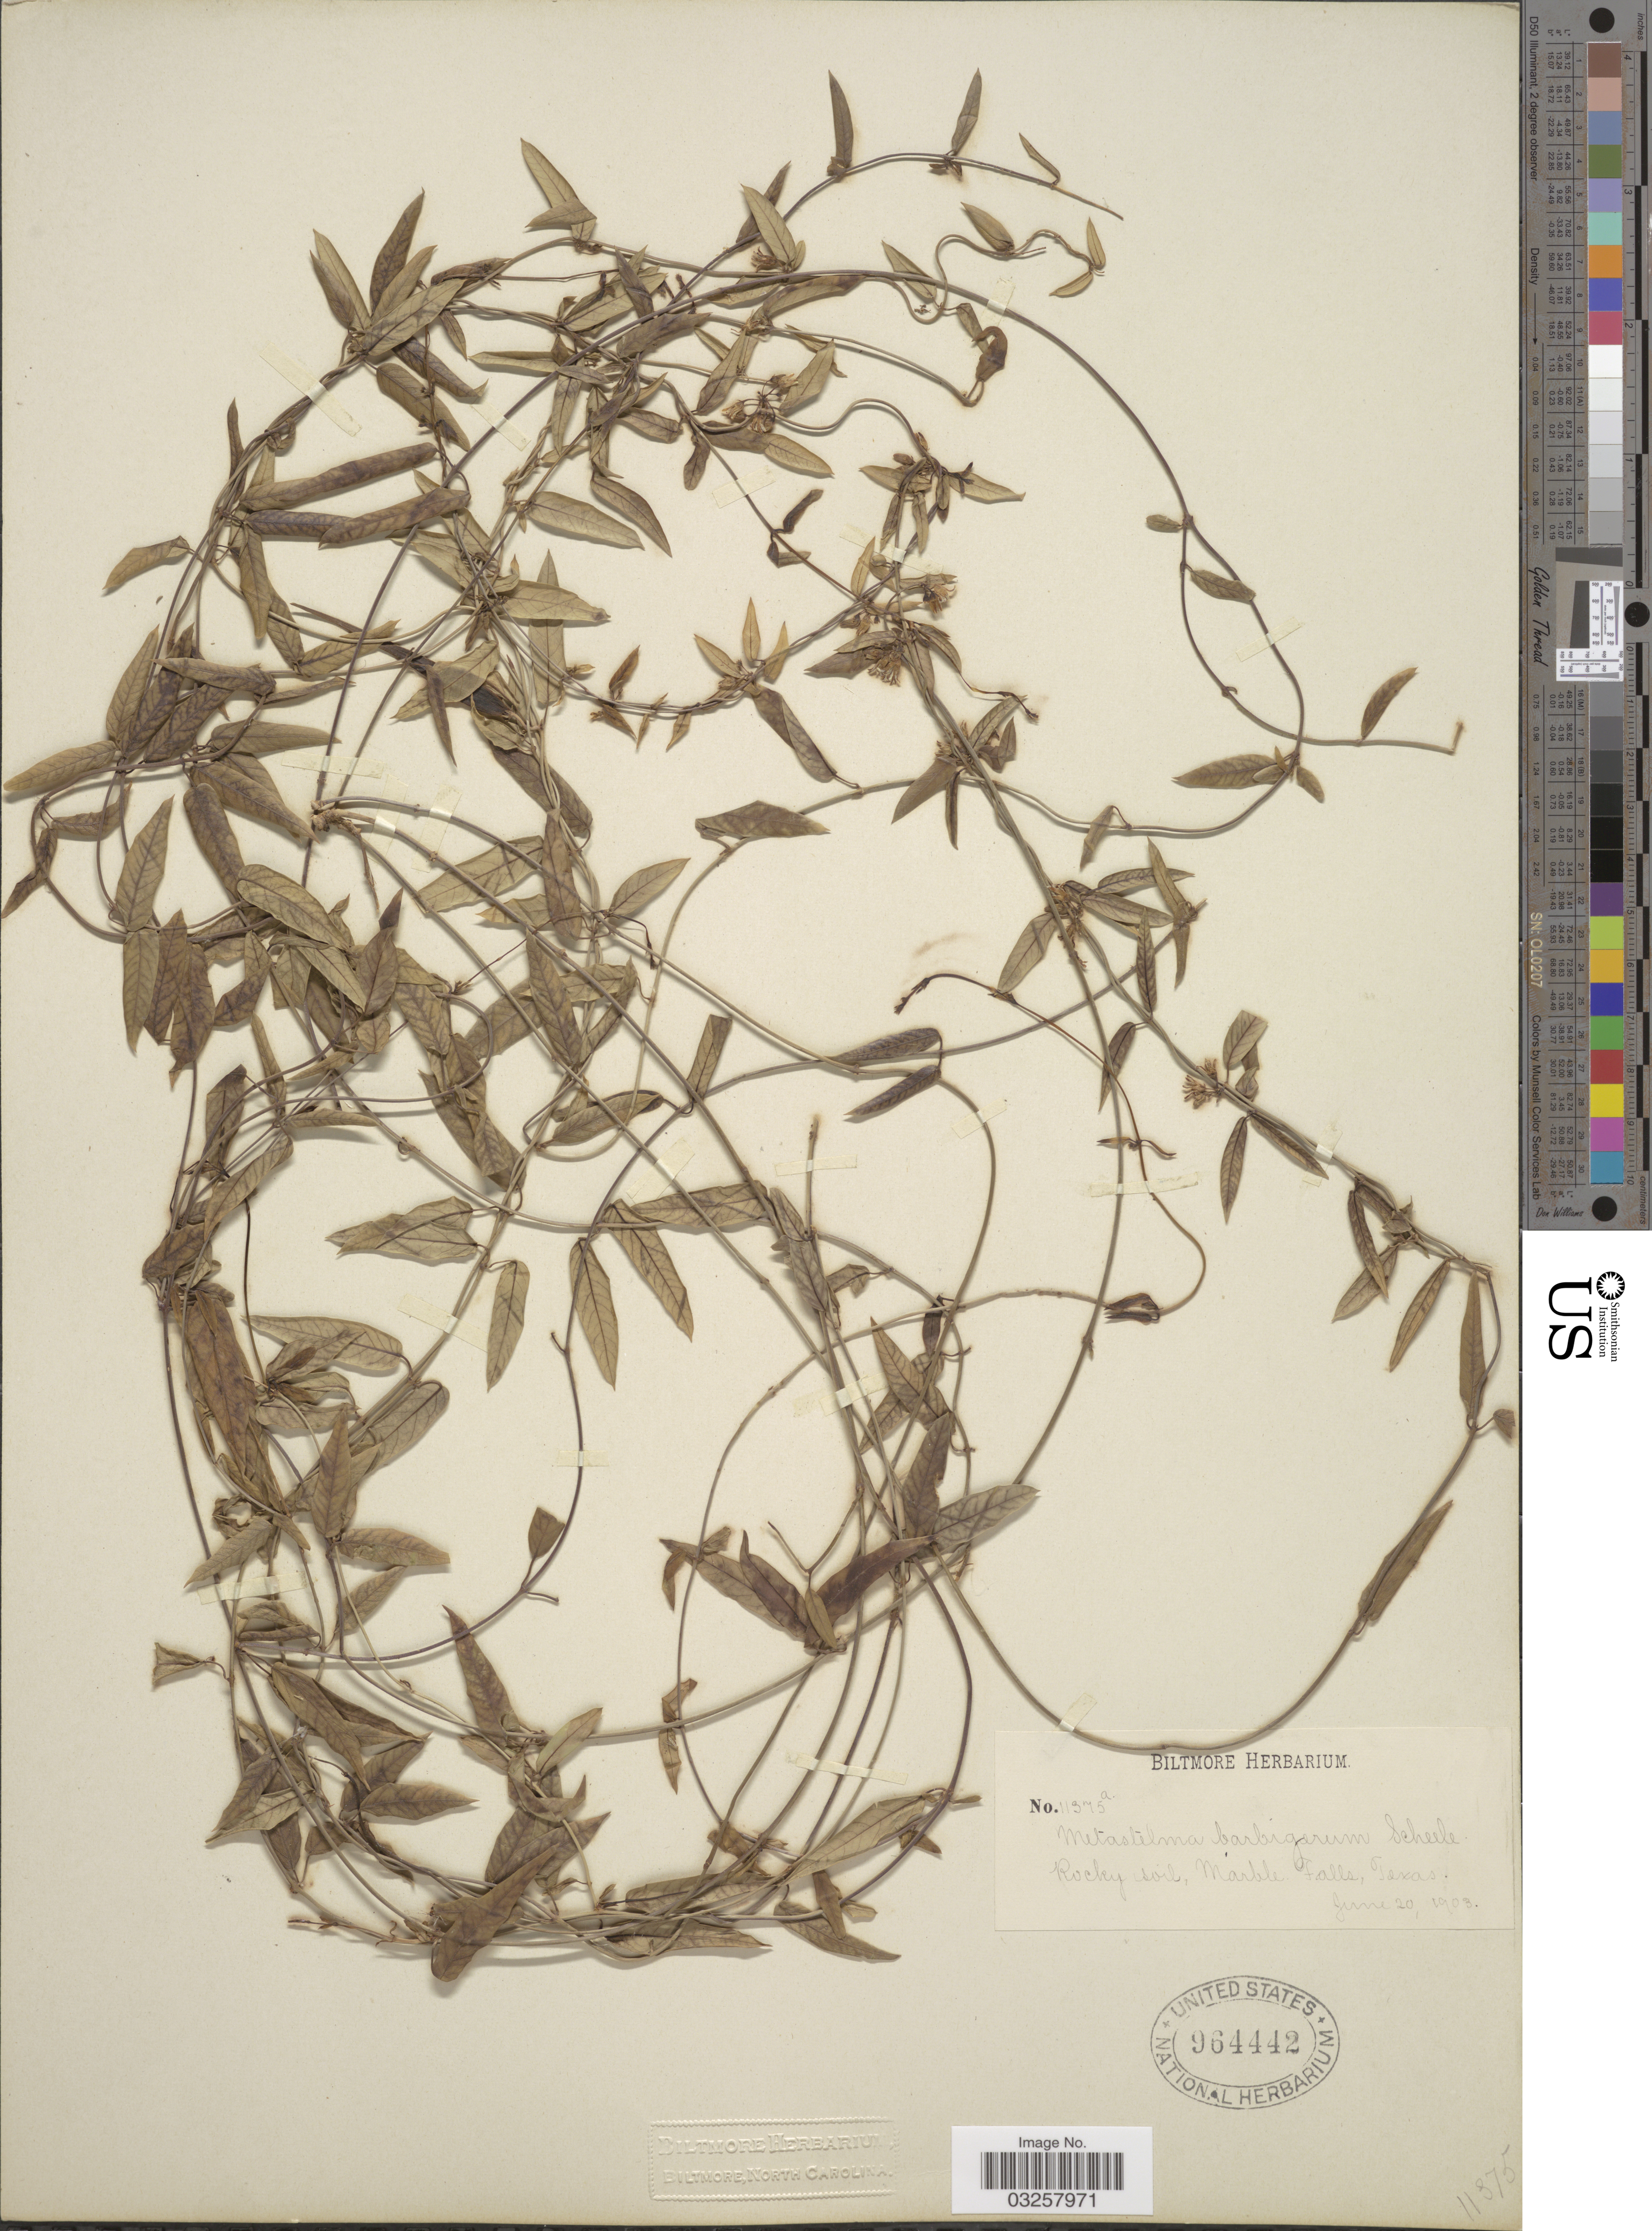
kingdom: Plantae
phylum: Tracheophyta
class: Magnoliopsida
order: Gentianales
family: Apocynaceae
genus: Metastelma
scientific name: Metastelma barbigerum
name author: Scheele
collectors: ex herb. Biltmore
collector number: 11375a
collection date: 1903-06-20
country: United States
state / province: Texas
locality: Rocky soil, Marble Falls.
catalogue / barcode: US 964442